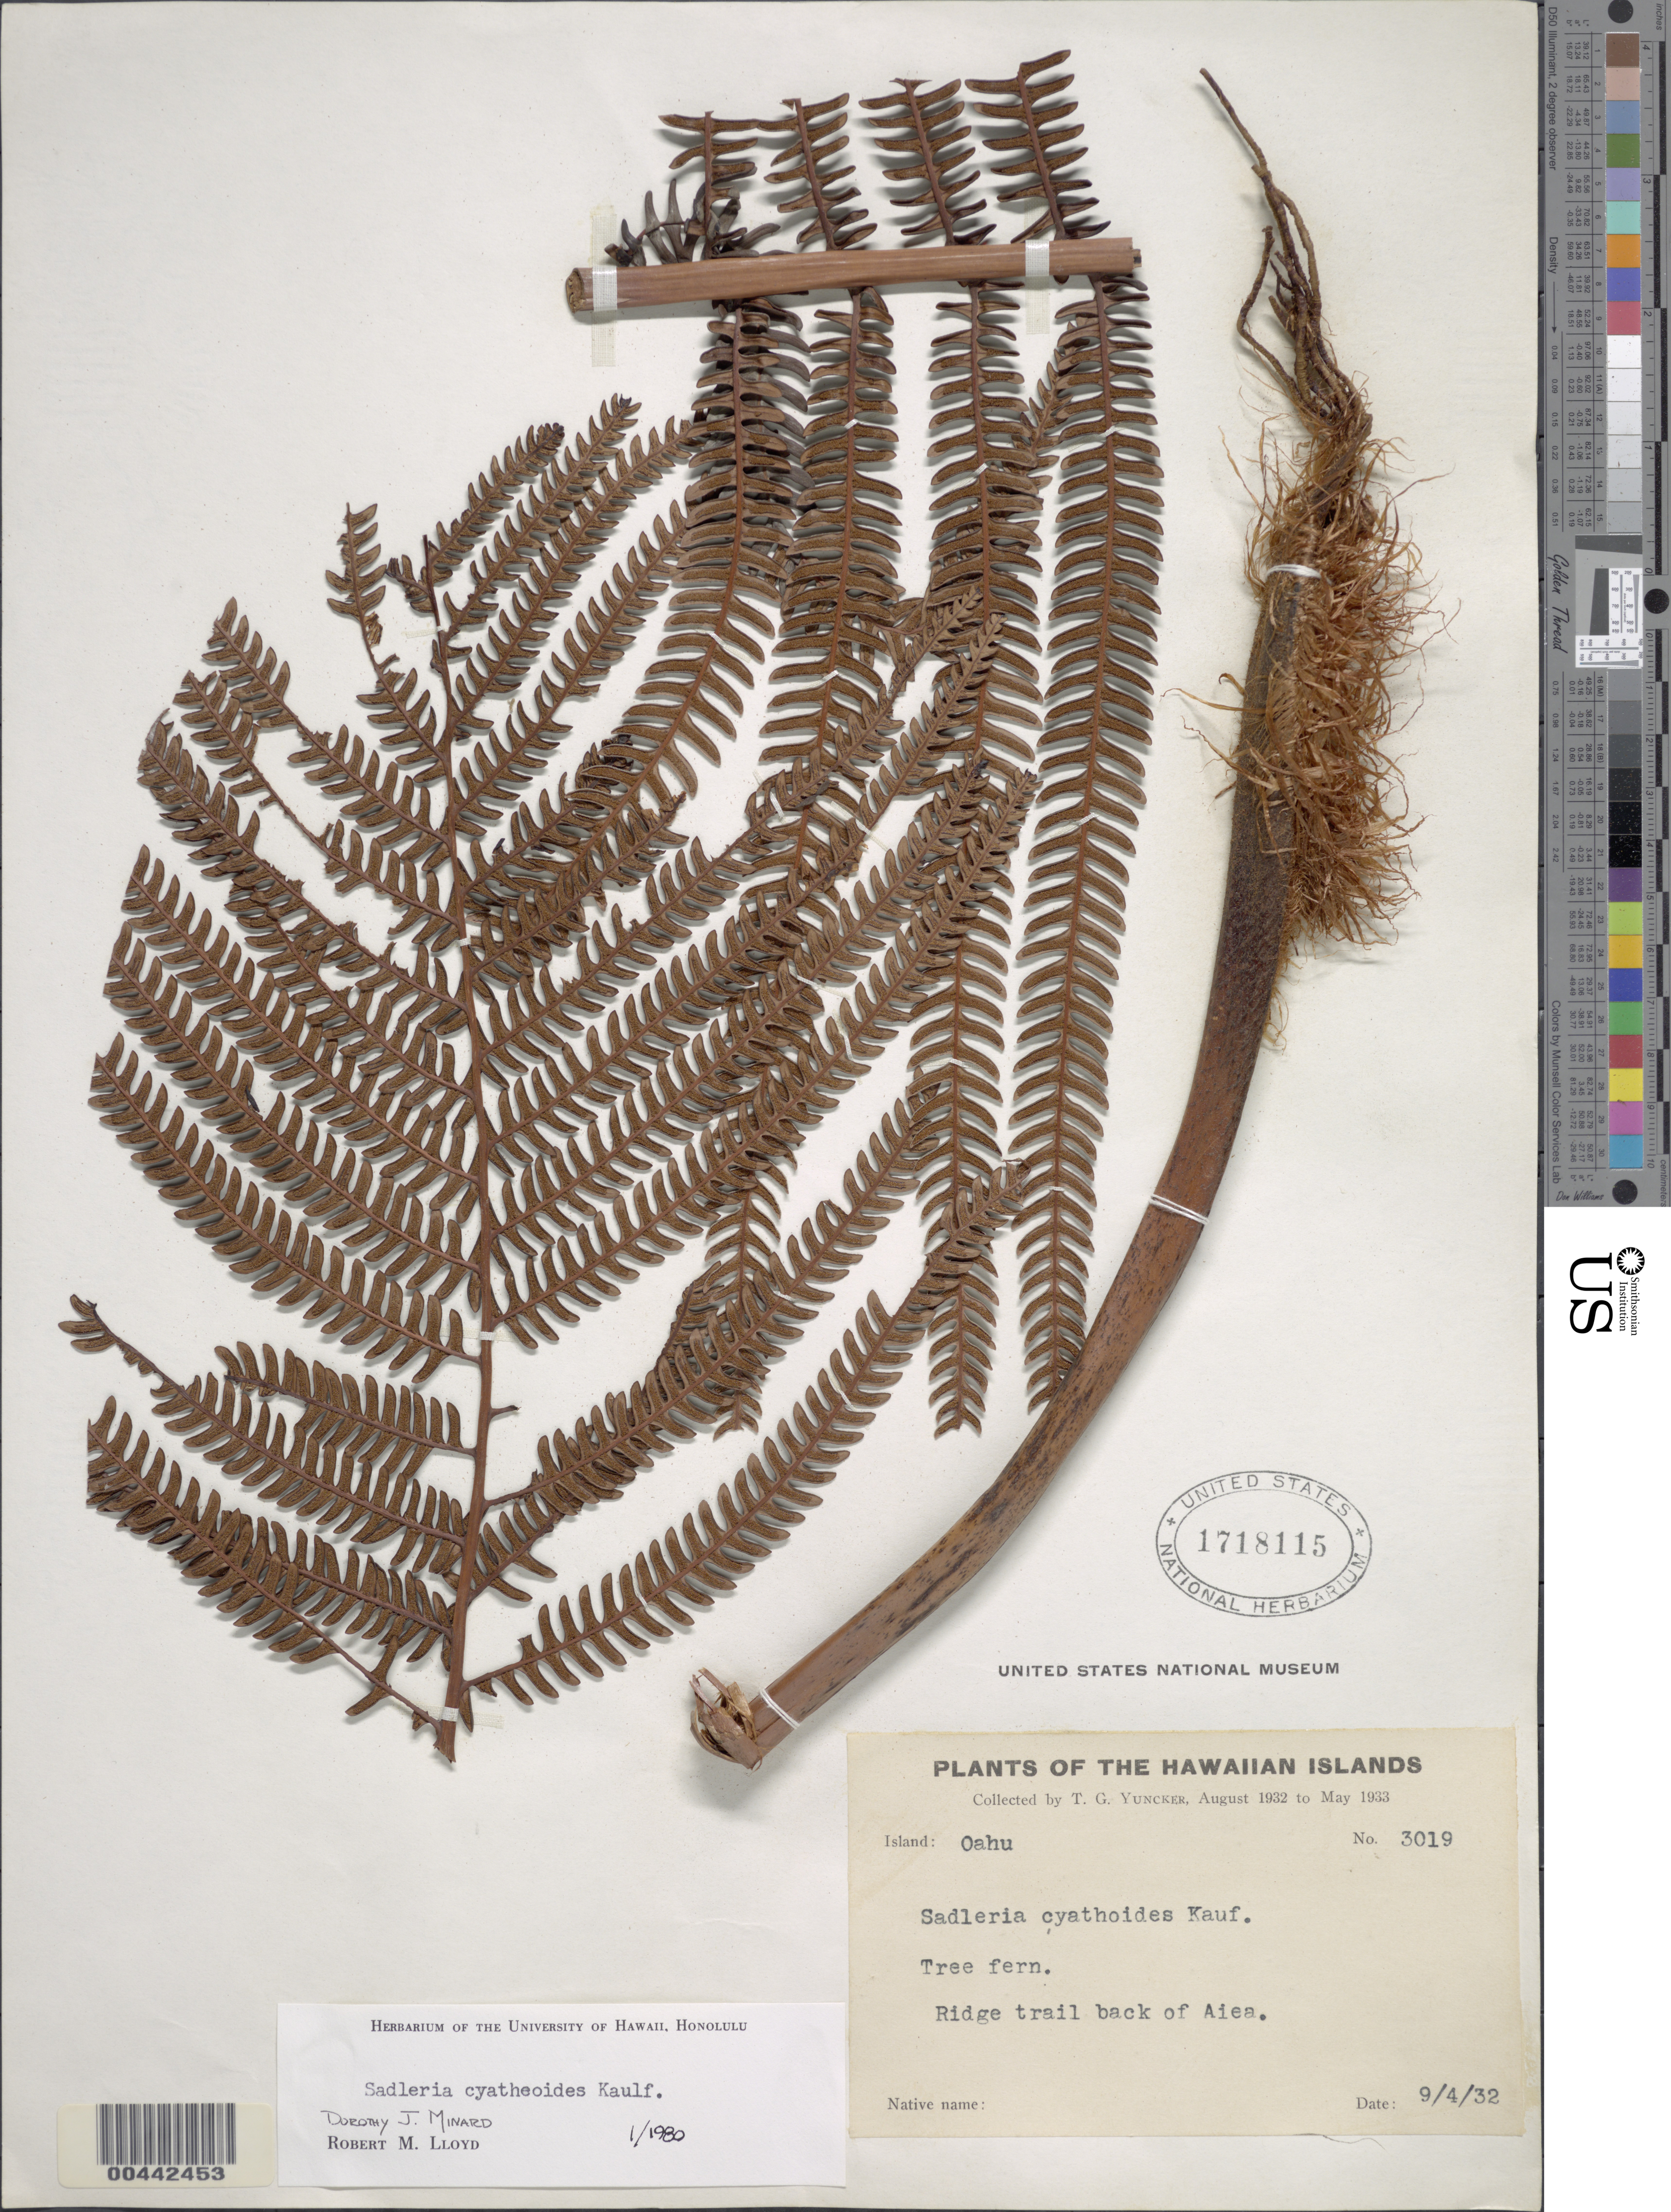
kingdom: Plantae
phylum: Tracheophyta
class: Polypodiopsida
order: Polypodiales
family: Blechnaceae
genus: Sadleria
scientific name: Sadleria cyatheoides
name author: Kaulf.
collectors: T. G. Yuncker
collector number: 3019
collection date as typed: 9/4/32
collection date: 1932-09-04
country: United States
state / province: Hawaii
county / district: Honolulu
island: Oahu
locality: Ridge trail back of Aiea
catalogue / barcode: US 1718115